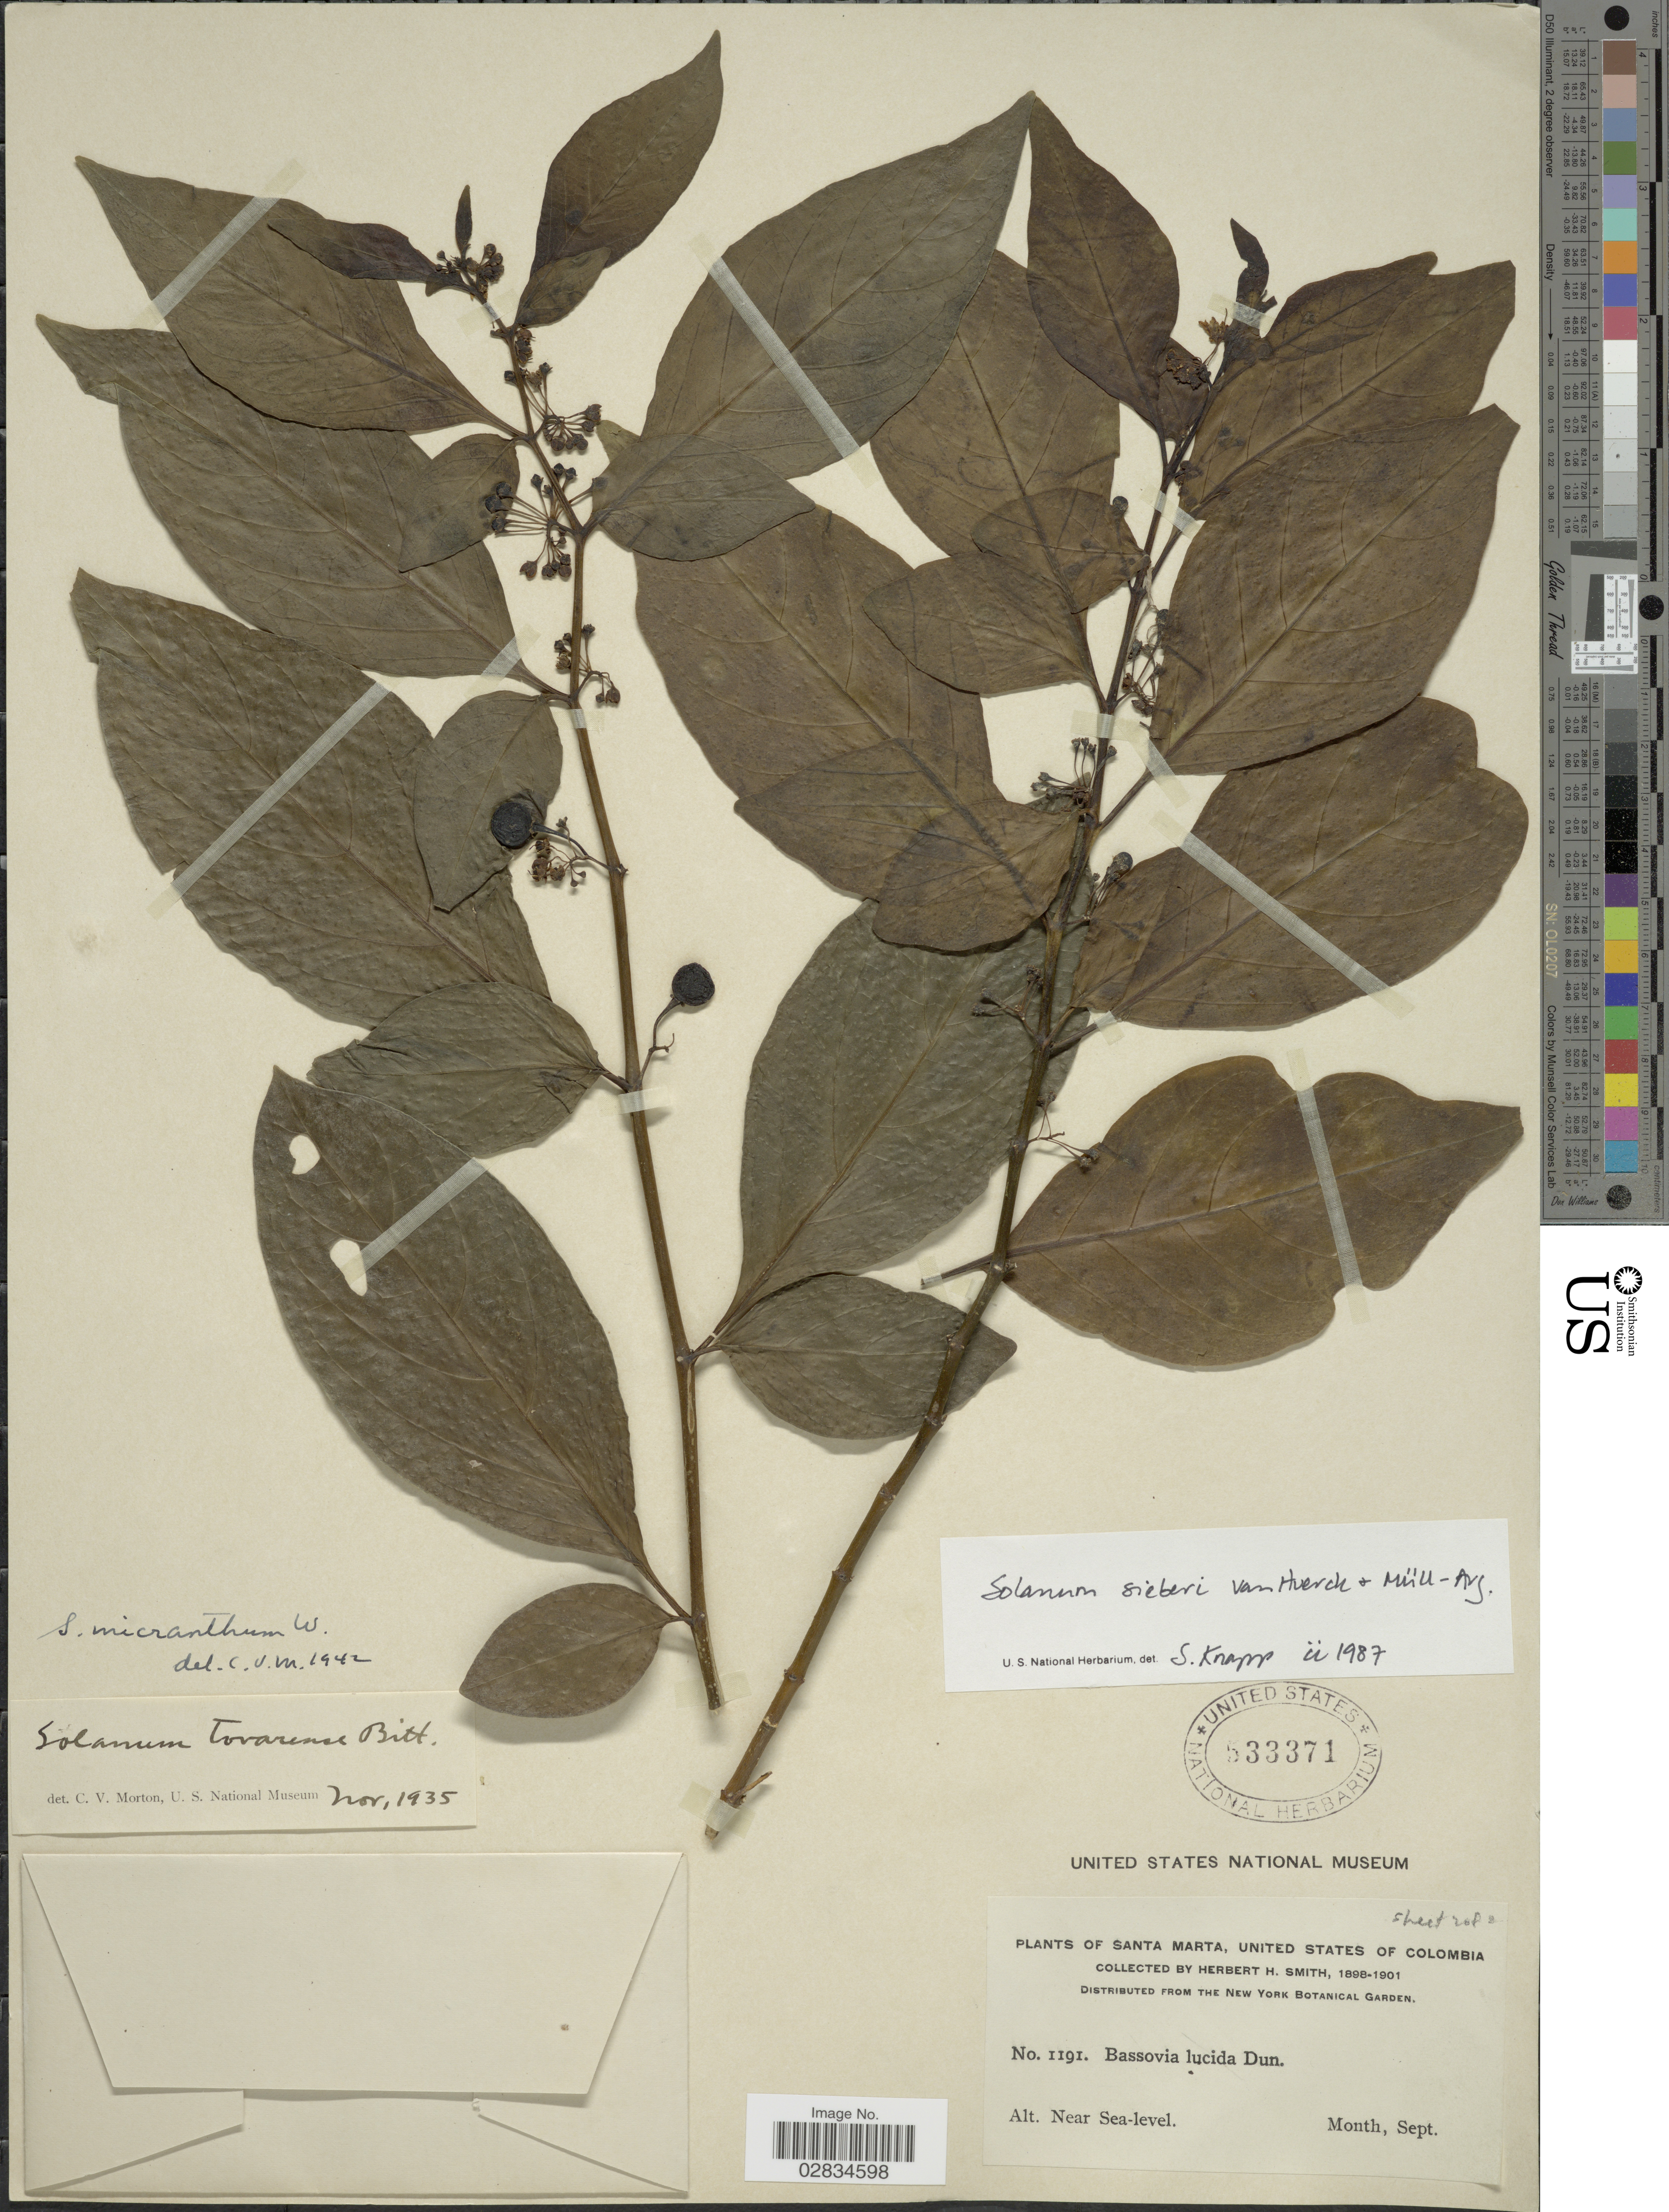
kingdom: Plantae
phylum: Tracheophyta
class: Magnoliopsida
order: Solanales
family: Solanaceae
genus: Solanum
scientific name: Solanum sieberi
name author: Van Heurck & Müll. Arg.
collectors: Herbert H. Smith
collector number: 1191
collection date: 1898-09/1901-09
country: Colombia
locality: Santa Marta, United States of Colombia.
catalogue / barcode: US 533371